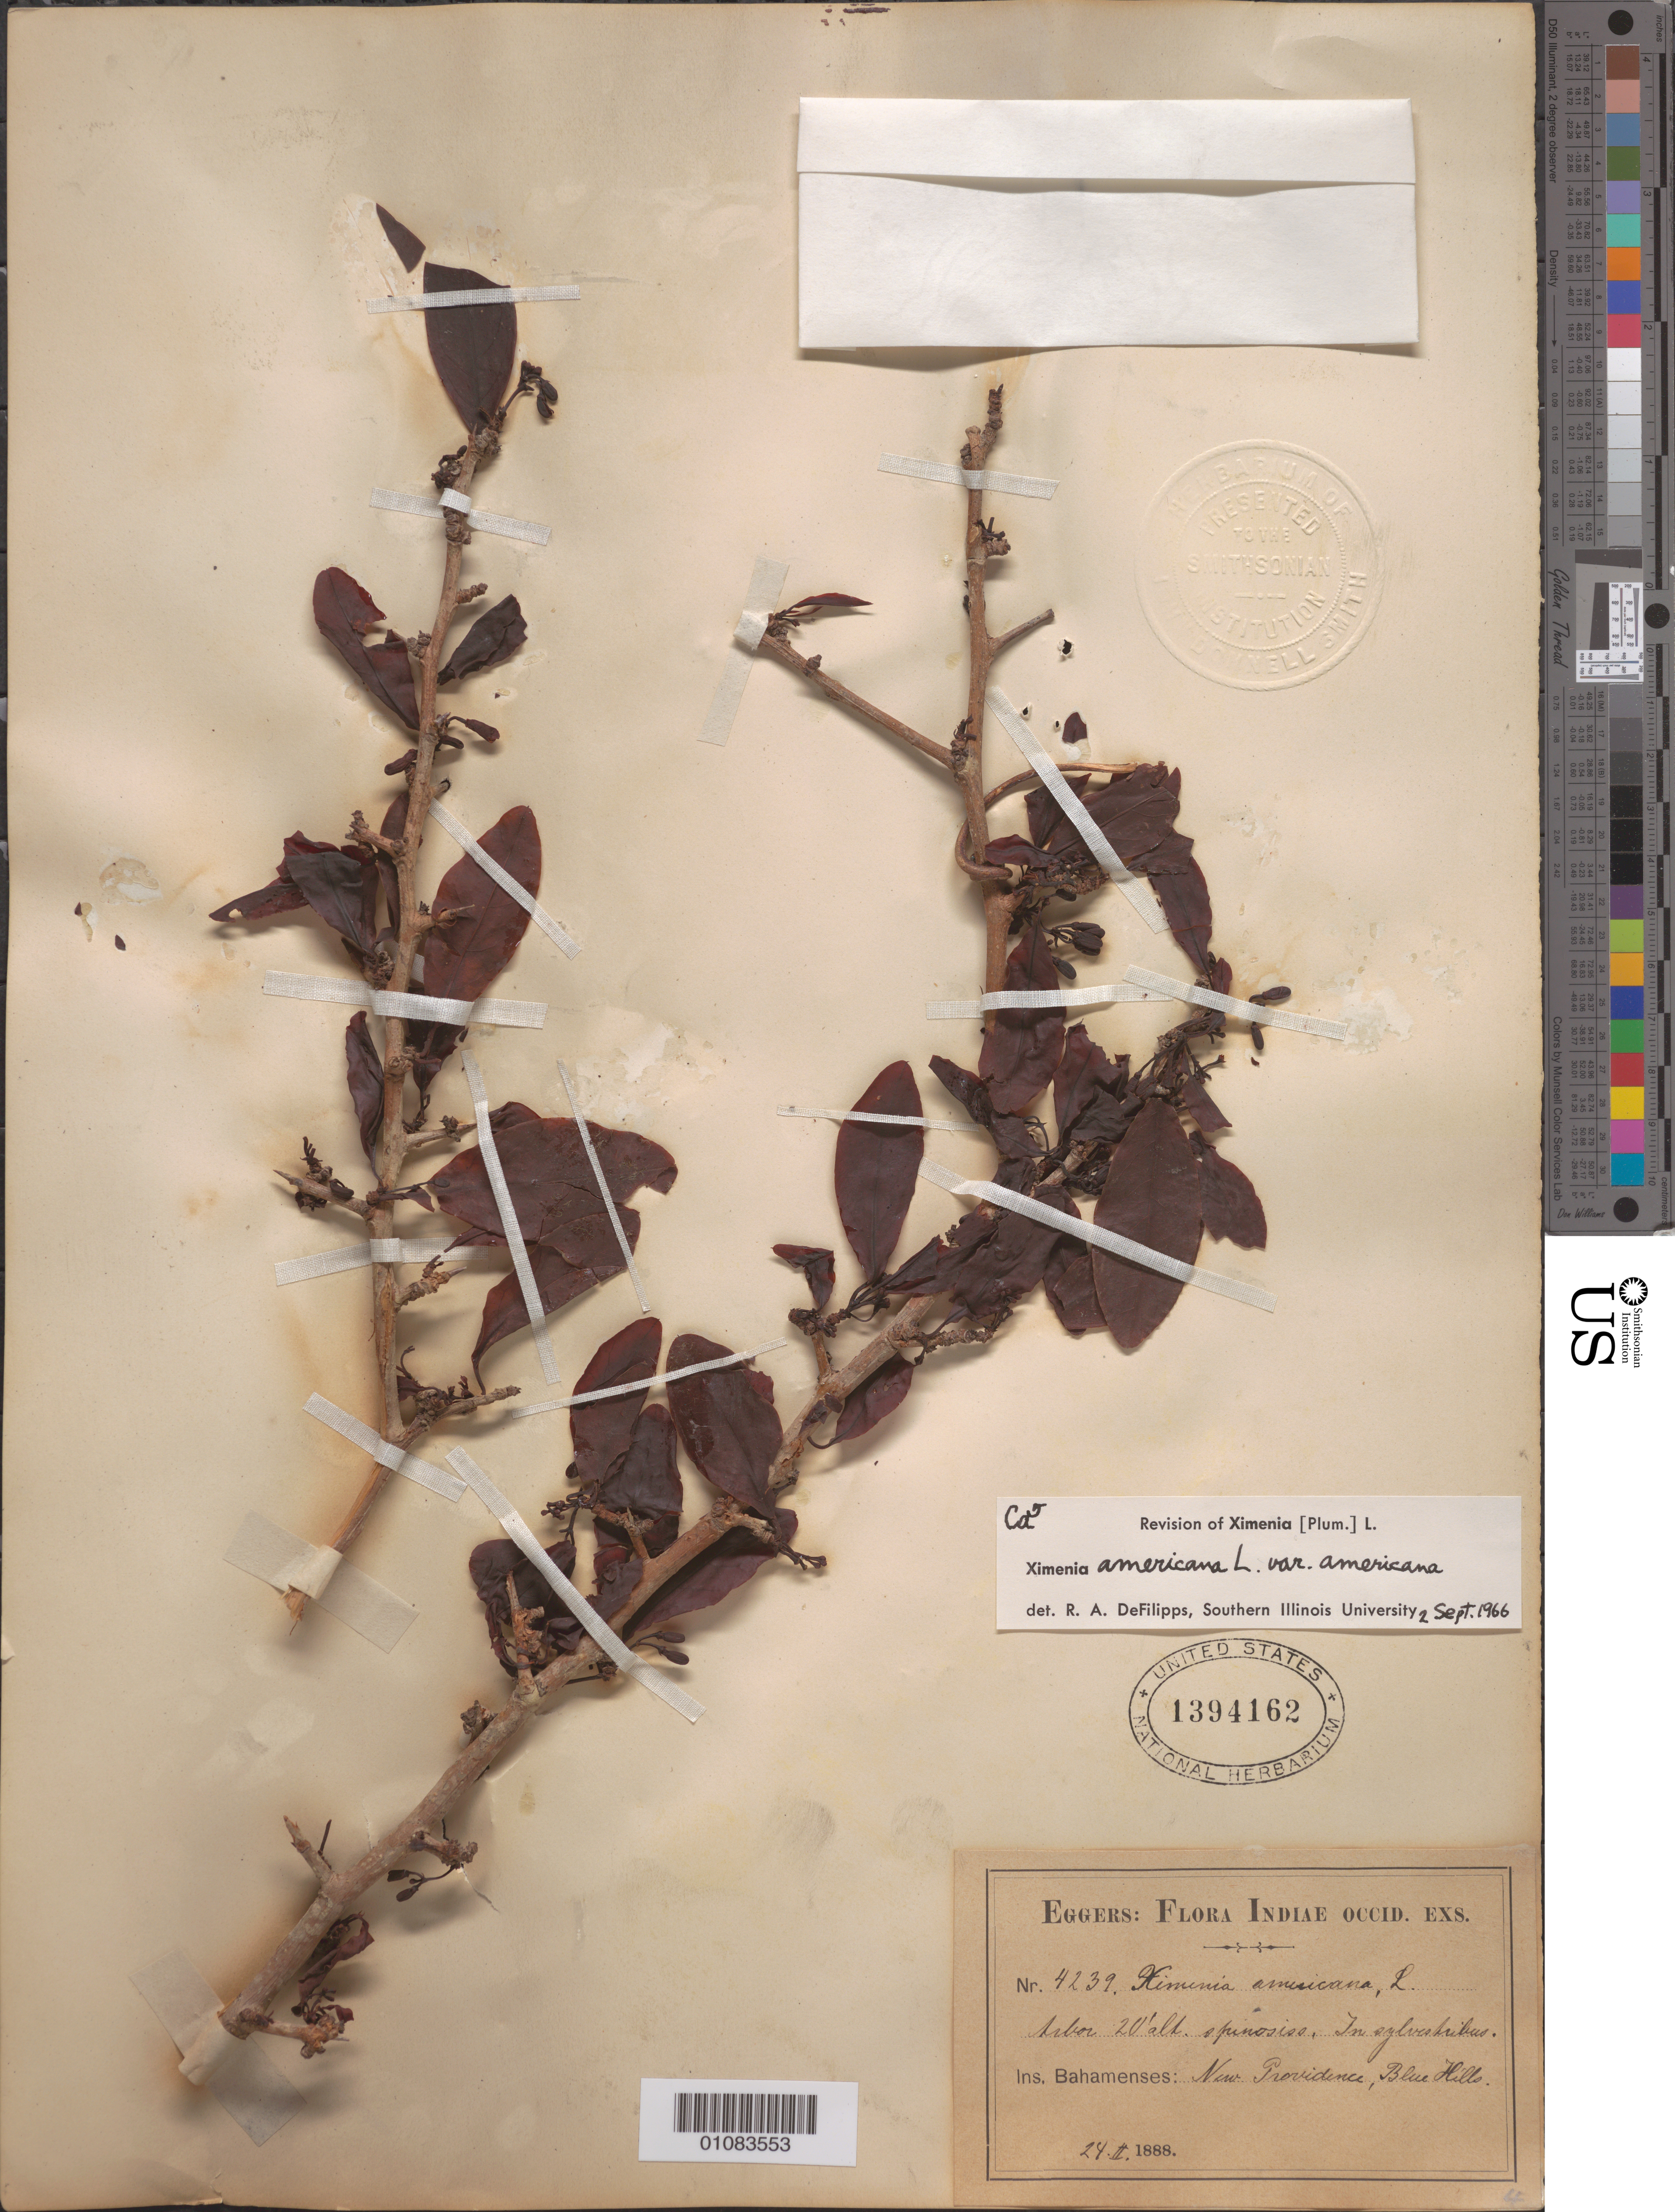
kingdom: Plantae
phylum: Tracheophyta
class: Magnoliopsida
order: Santalales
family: Ximeniaceae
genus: Ximenia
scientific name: Ximenia americana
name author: L.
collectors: H. F. A. von Eggers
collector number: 4239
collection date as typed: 24 Feb 1888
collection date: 1888-02-24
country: Bahamas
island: New Providence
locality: New Providence, Blue Hills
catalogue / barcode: US 1394162